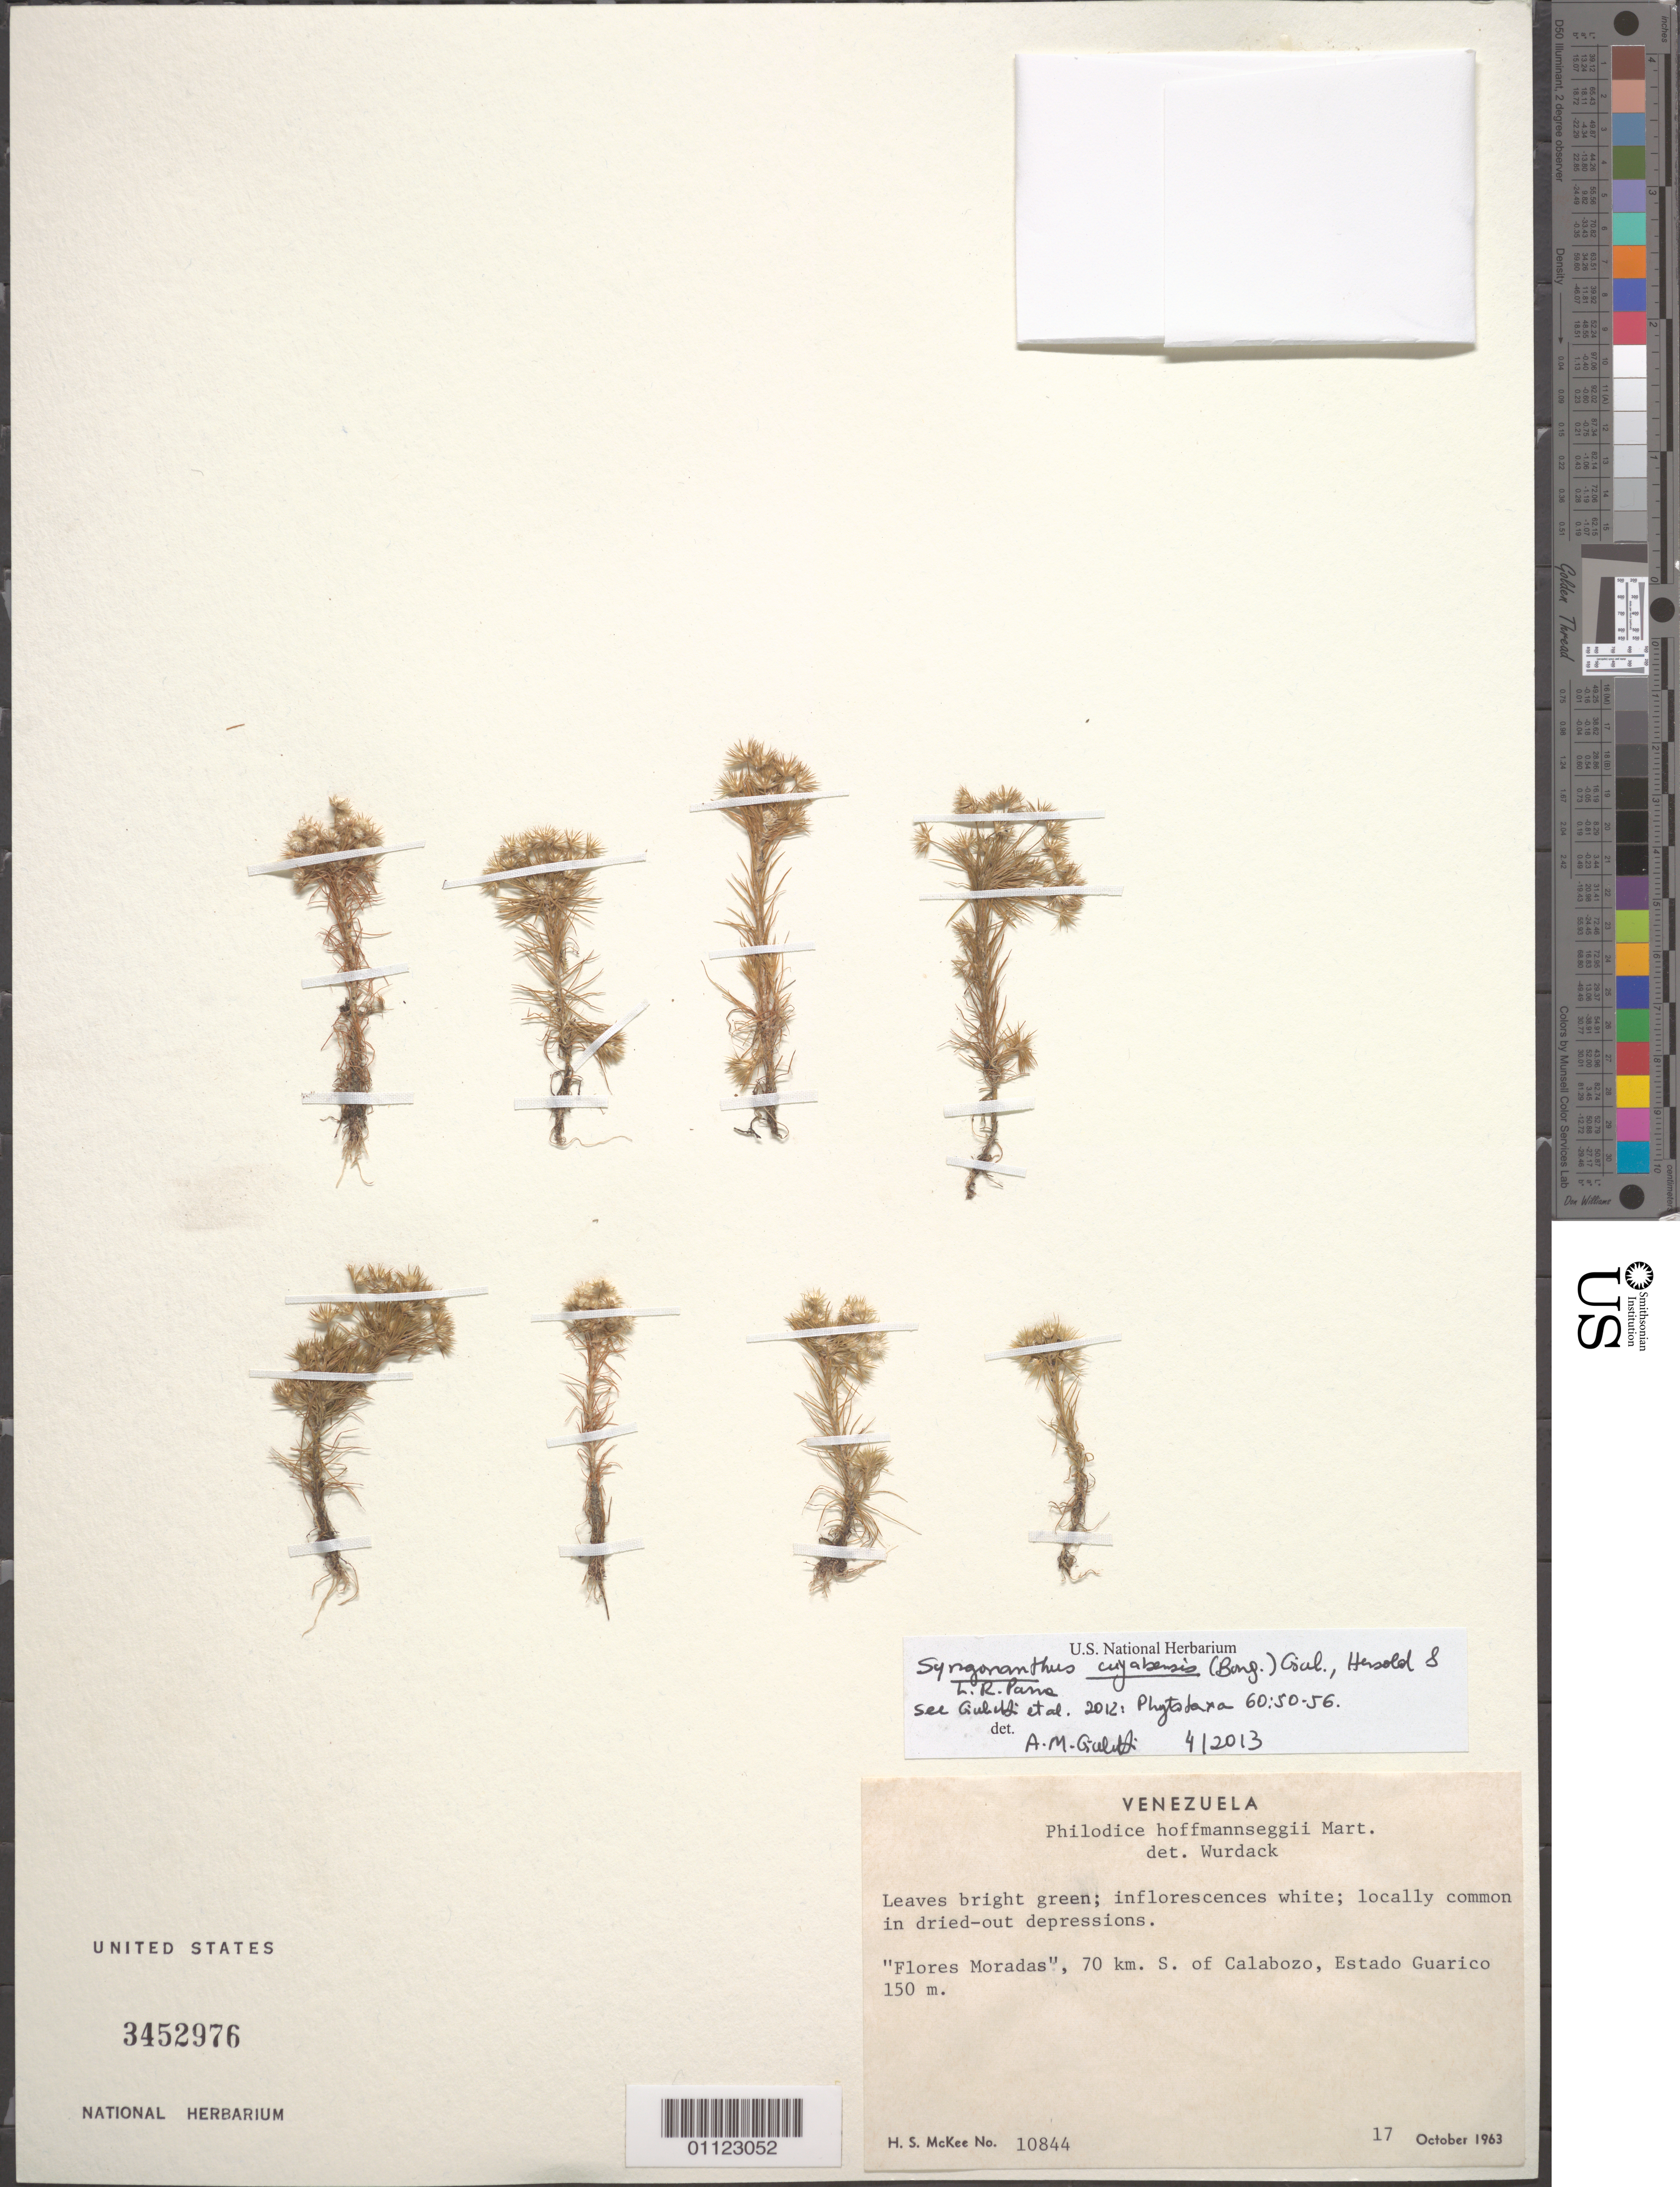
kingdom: Plantae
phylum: Tracheophyta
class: Liliopsida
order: Poales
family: Eriocaulaceae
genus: Syngonanthus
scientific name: Syngonanthus cuyabensis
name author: (Bong.) Giul. et al.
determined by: Giulietti, Ana M.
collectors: H. S. McKee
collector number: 10844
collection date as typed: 17 October 1963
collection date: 1963-10-17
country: Venezuela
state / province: Guárico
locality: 'Flores Moradas", 70 km S. of Calabozo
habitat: Locally common in dried-out depressions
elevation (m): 150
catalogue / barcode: US 3452976